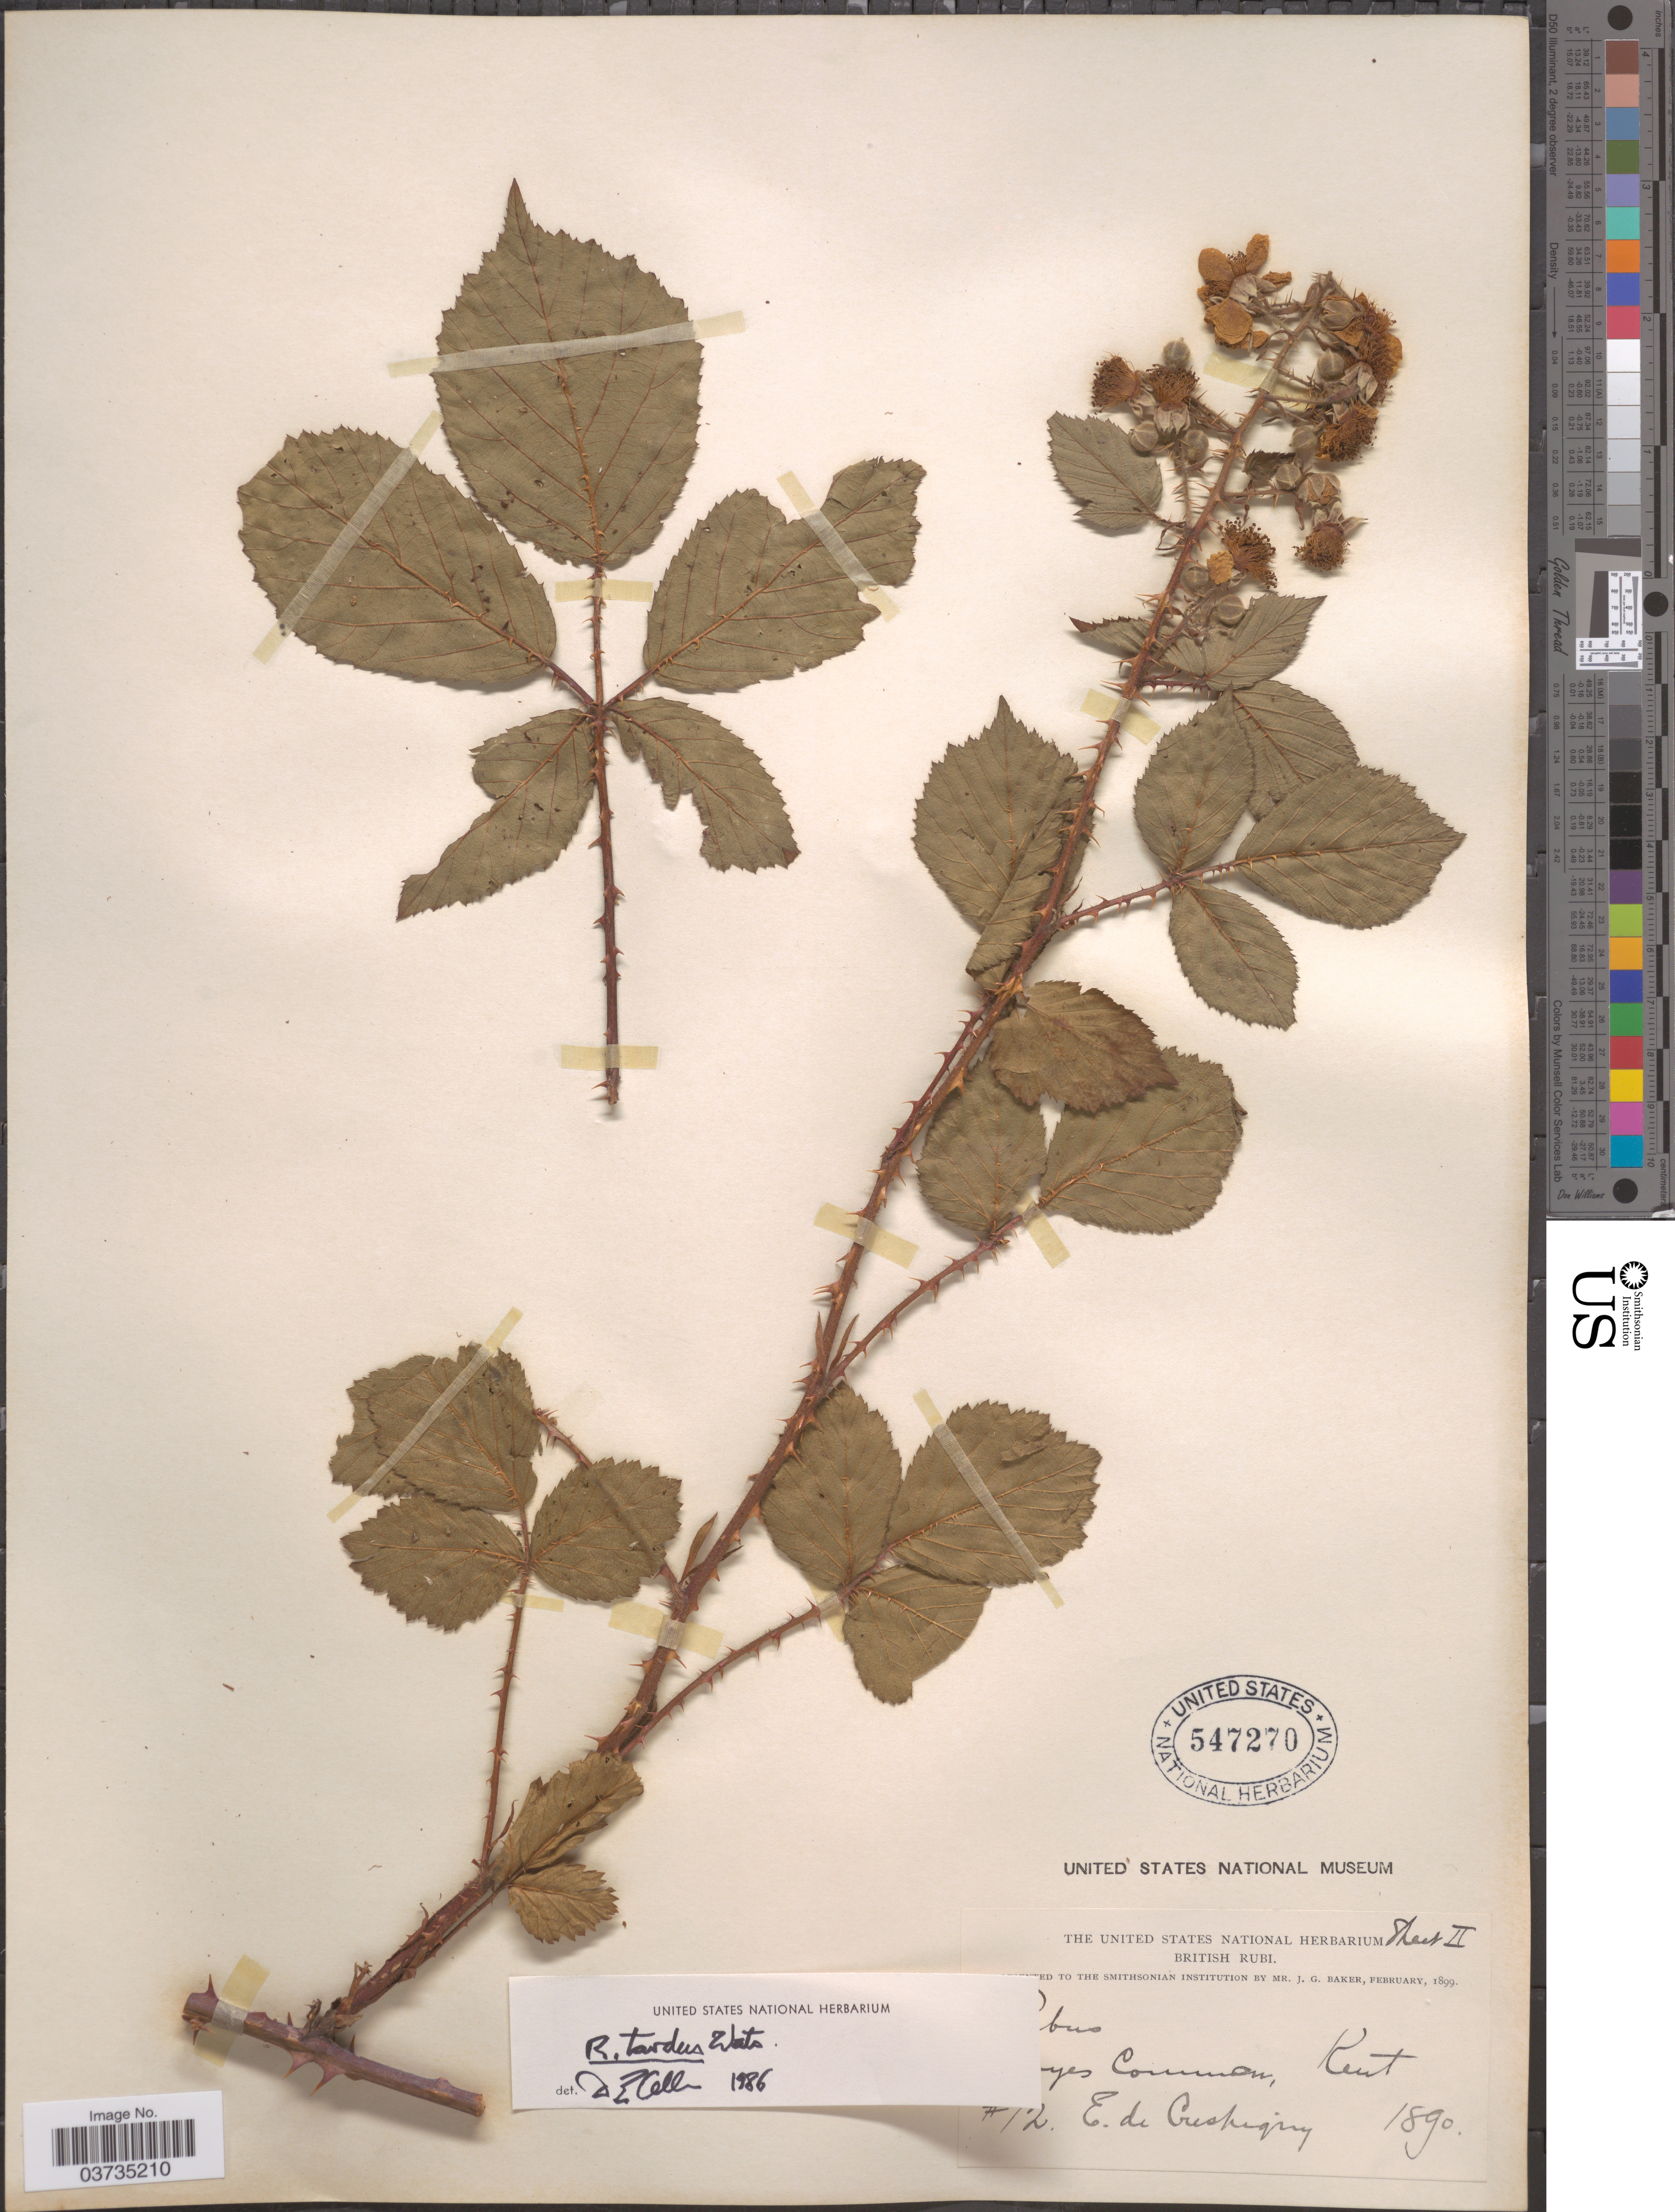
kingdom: Plantae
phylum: Tracheophyta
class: Magnoliopsida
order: Rosales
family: Rosaceae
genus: Rubus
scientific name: Rubus tardus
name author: W.C.R. Watson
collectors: E. de Crespigny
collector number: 12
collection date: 1890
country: United Kingdom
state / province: England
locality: [illegible text]yes. Kent.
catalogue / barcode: US 547270